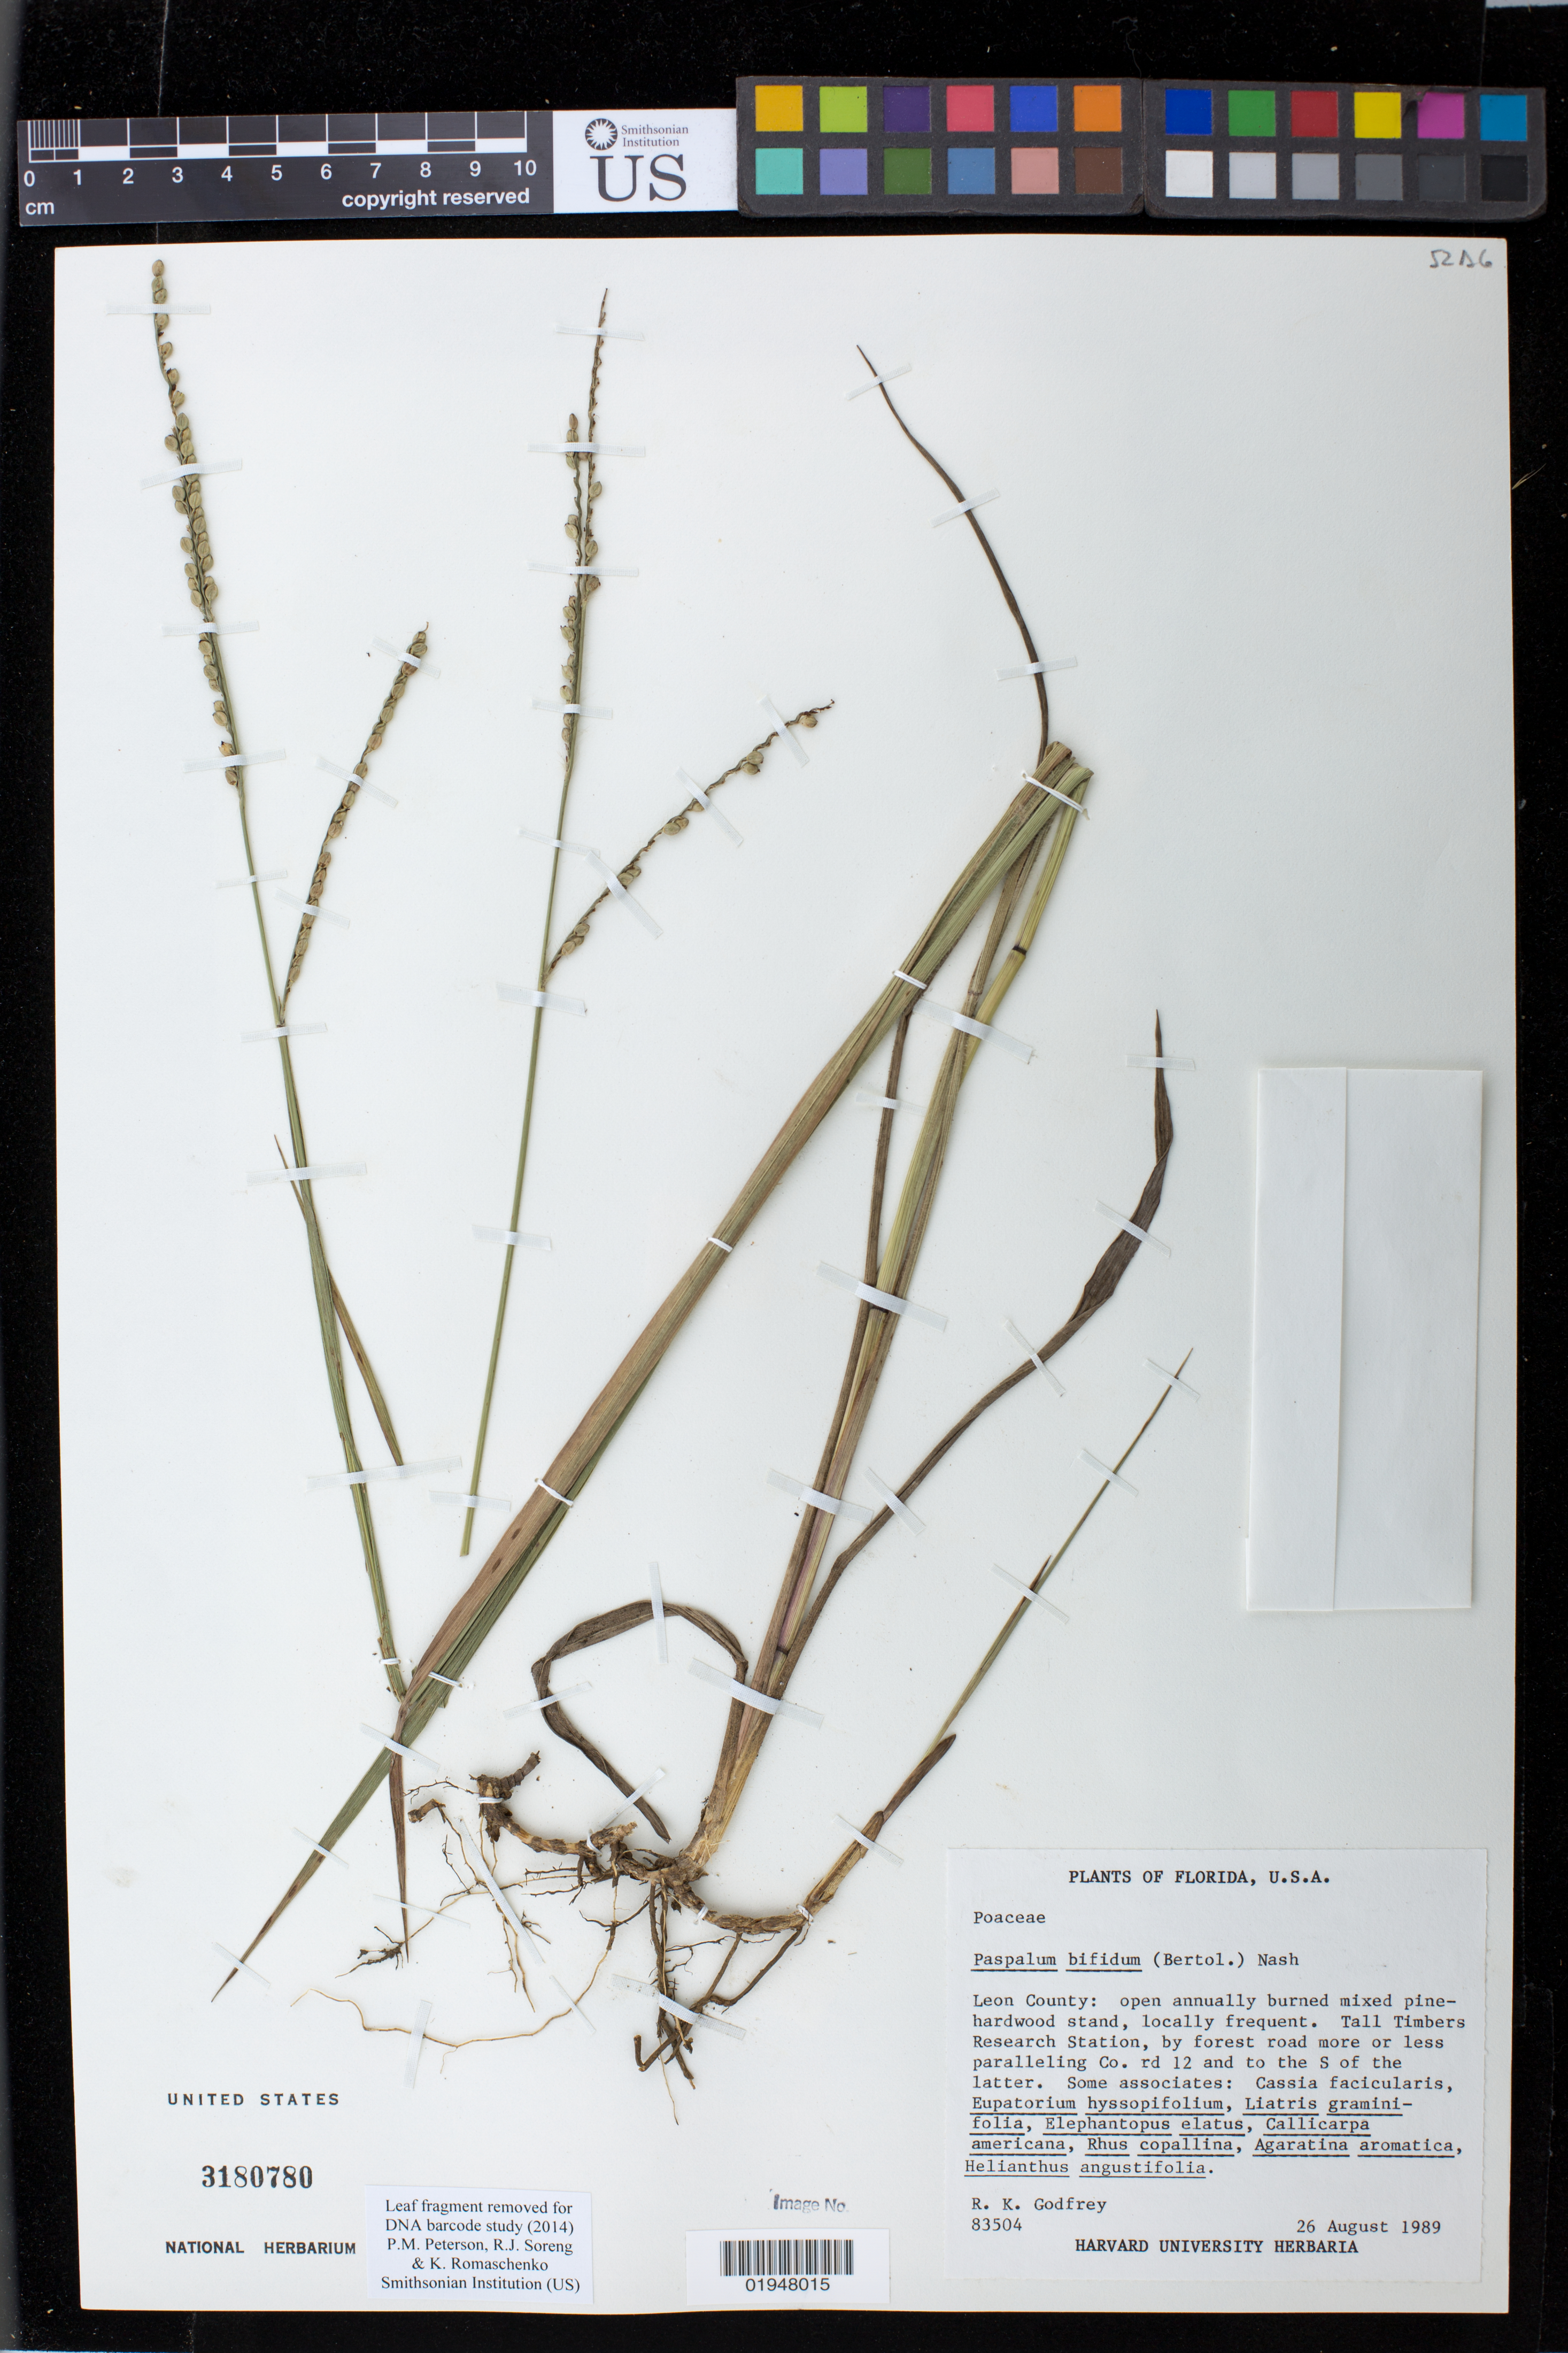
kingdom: Plantae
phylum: Tracheophyta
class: Liliopsida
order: Poales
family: Poaceae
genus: Paspalum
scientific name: Paspalum bifidum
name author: (Bertol.) Nash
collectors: R. K. Godfrey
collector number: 83504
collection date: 1989-08-26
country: United States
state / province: Florida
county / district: Leon County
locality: Tall Timbers Research Station, by forest road more or less paralleling Co. rd 12 and to the S of the latter.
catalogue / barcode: US 3180780